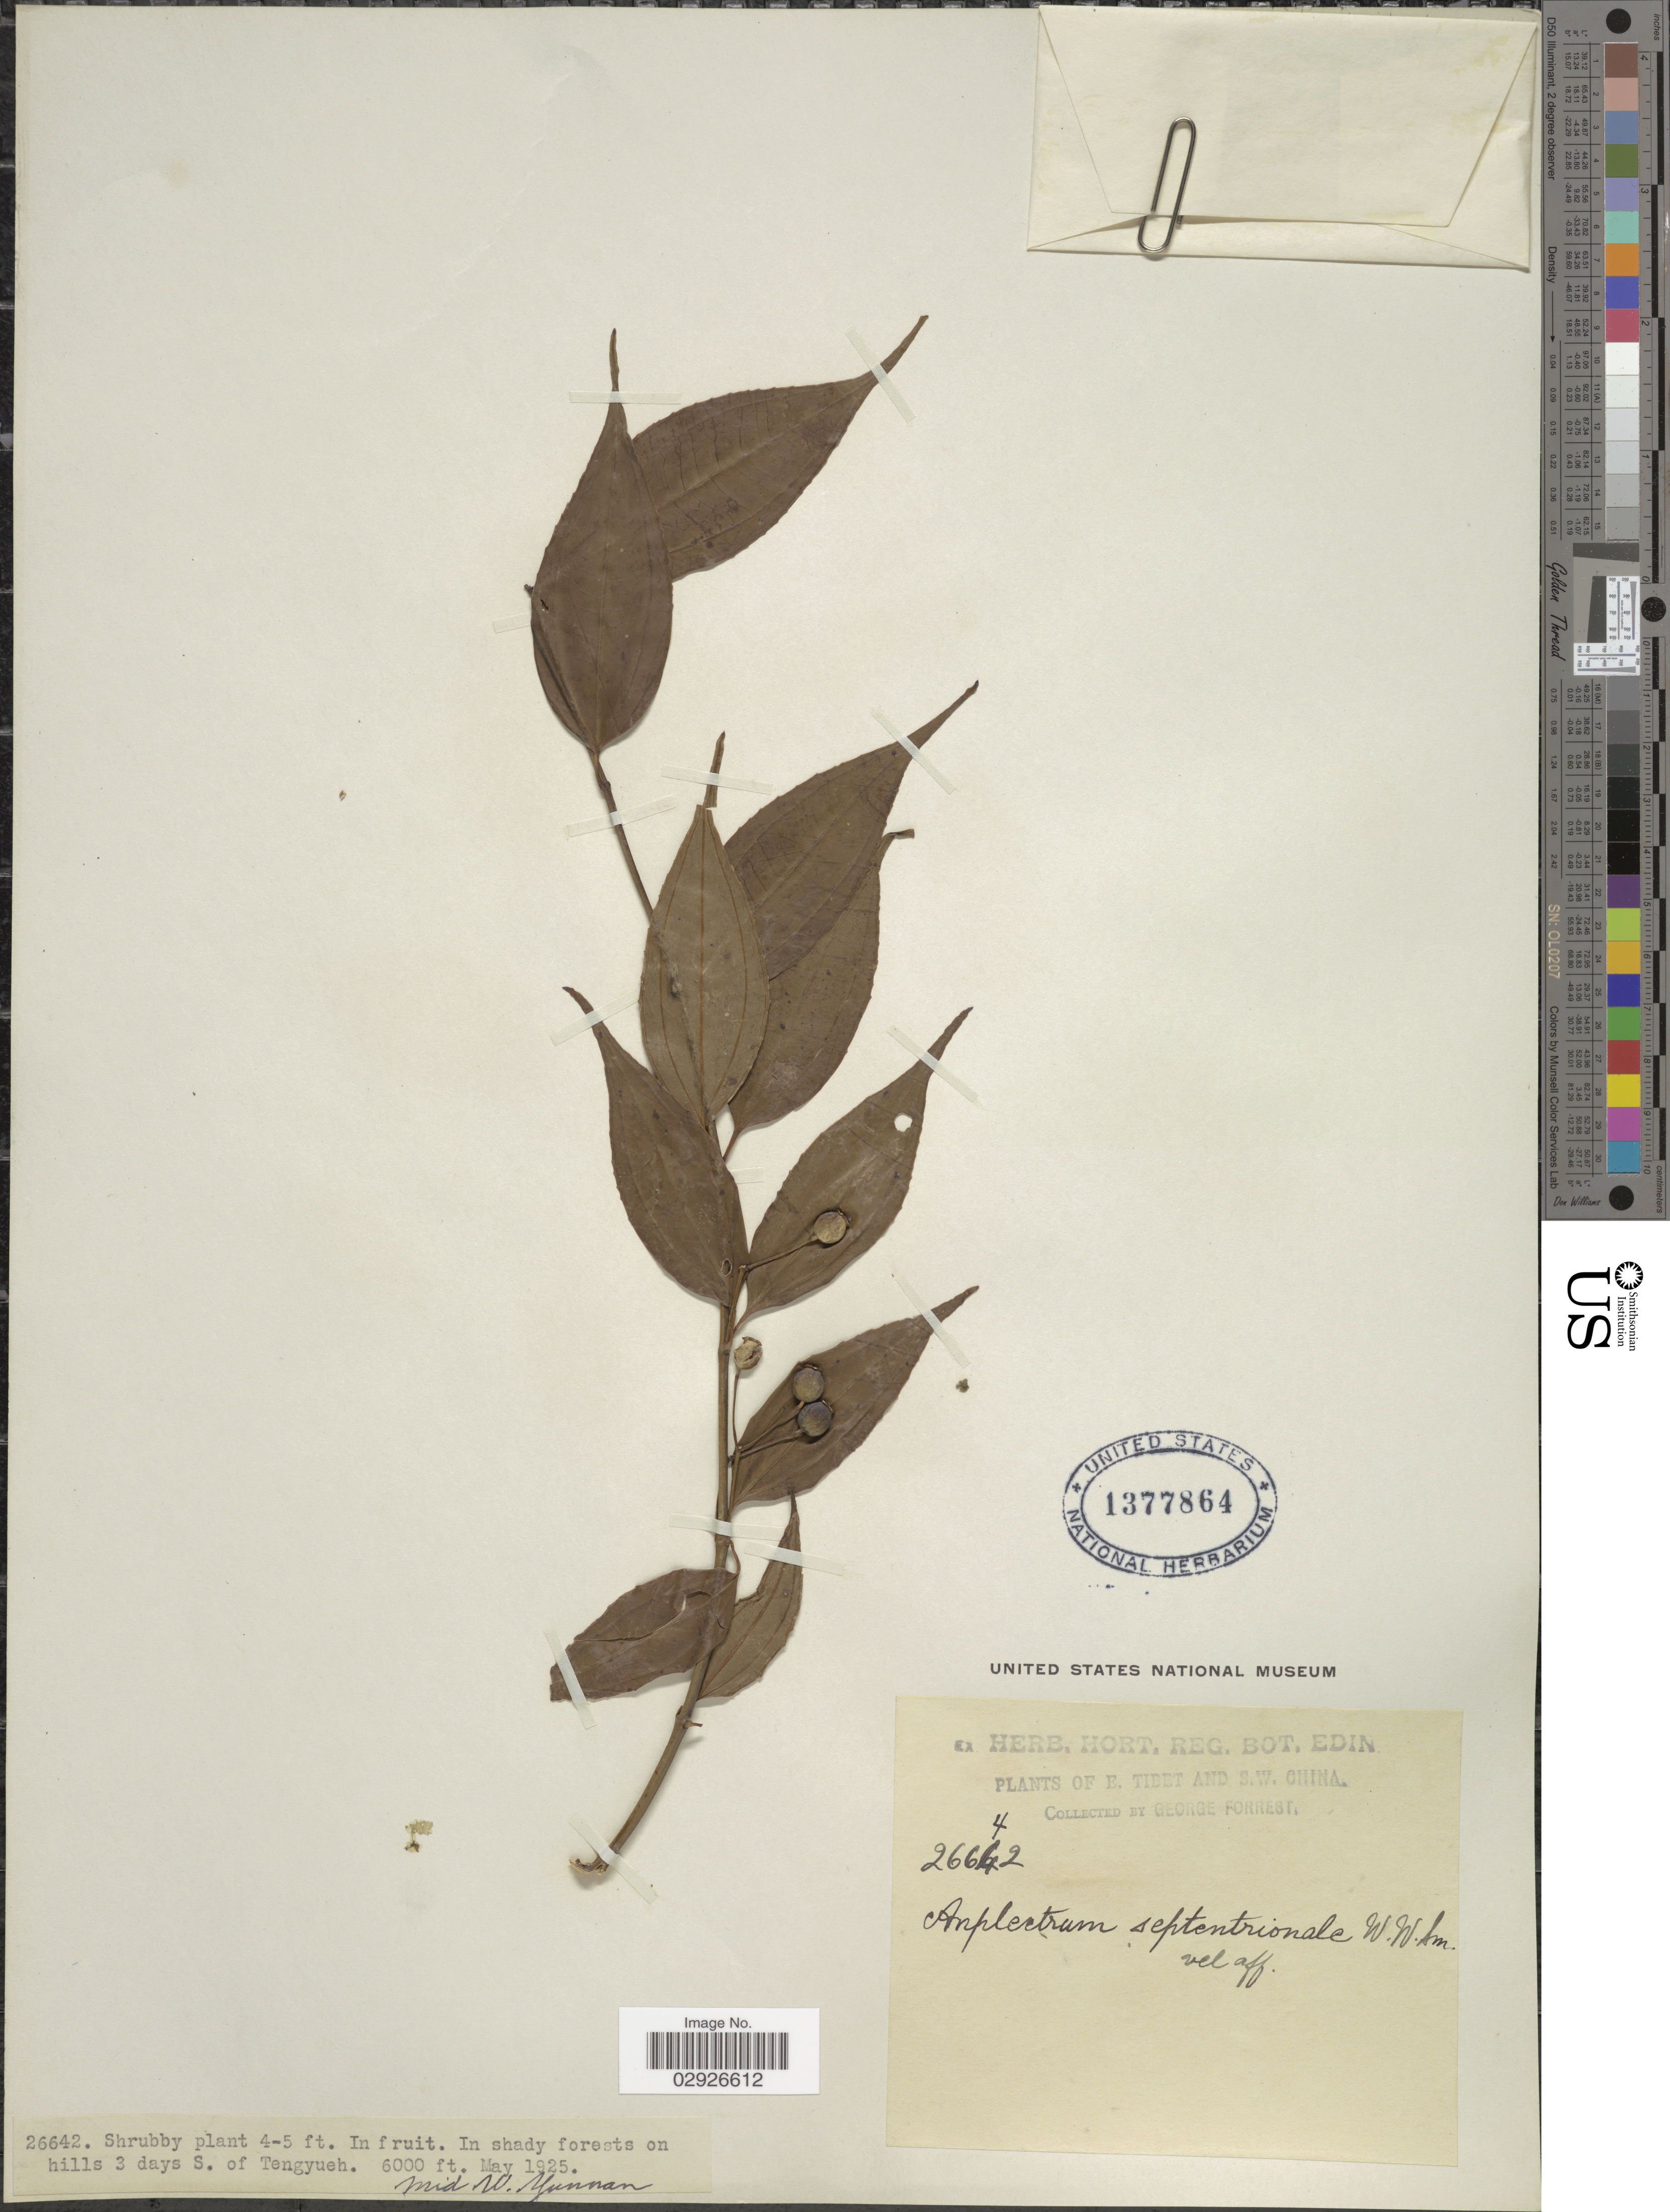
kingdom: Plantae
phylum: Tracheophyta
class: Magnoliopsida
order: Myrtales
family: Melastomataceae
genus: Pseudodissochaeta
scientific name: Pseudodissochaeta septentrionalis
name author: (W.W. Sm.) M.P. Nayar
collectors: G. Forrest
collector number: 26642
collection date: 1925-05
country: China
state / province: Yunnan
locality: E. Tibet and S.W. China. On hills 3 days S. of Tengyueh. Mid W. Yunnan.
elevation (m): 1829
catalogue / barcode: US 1377864